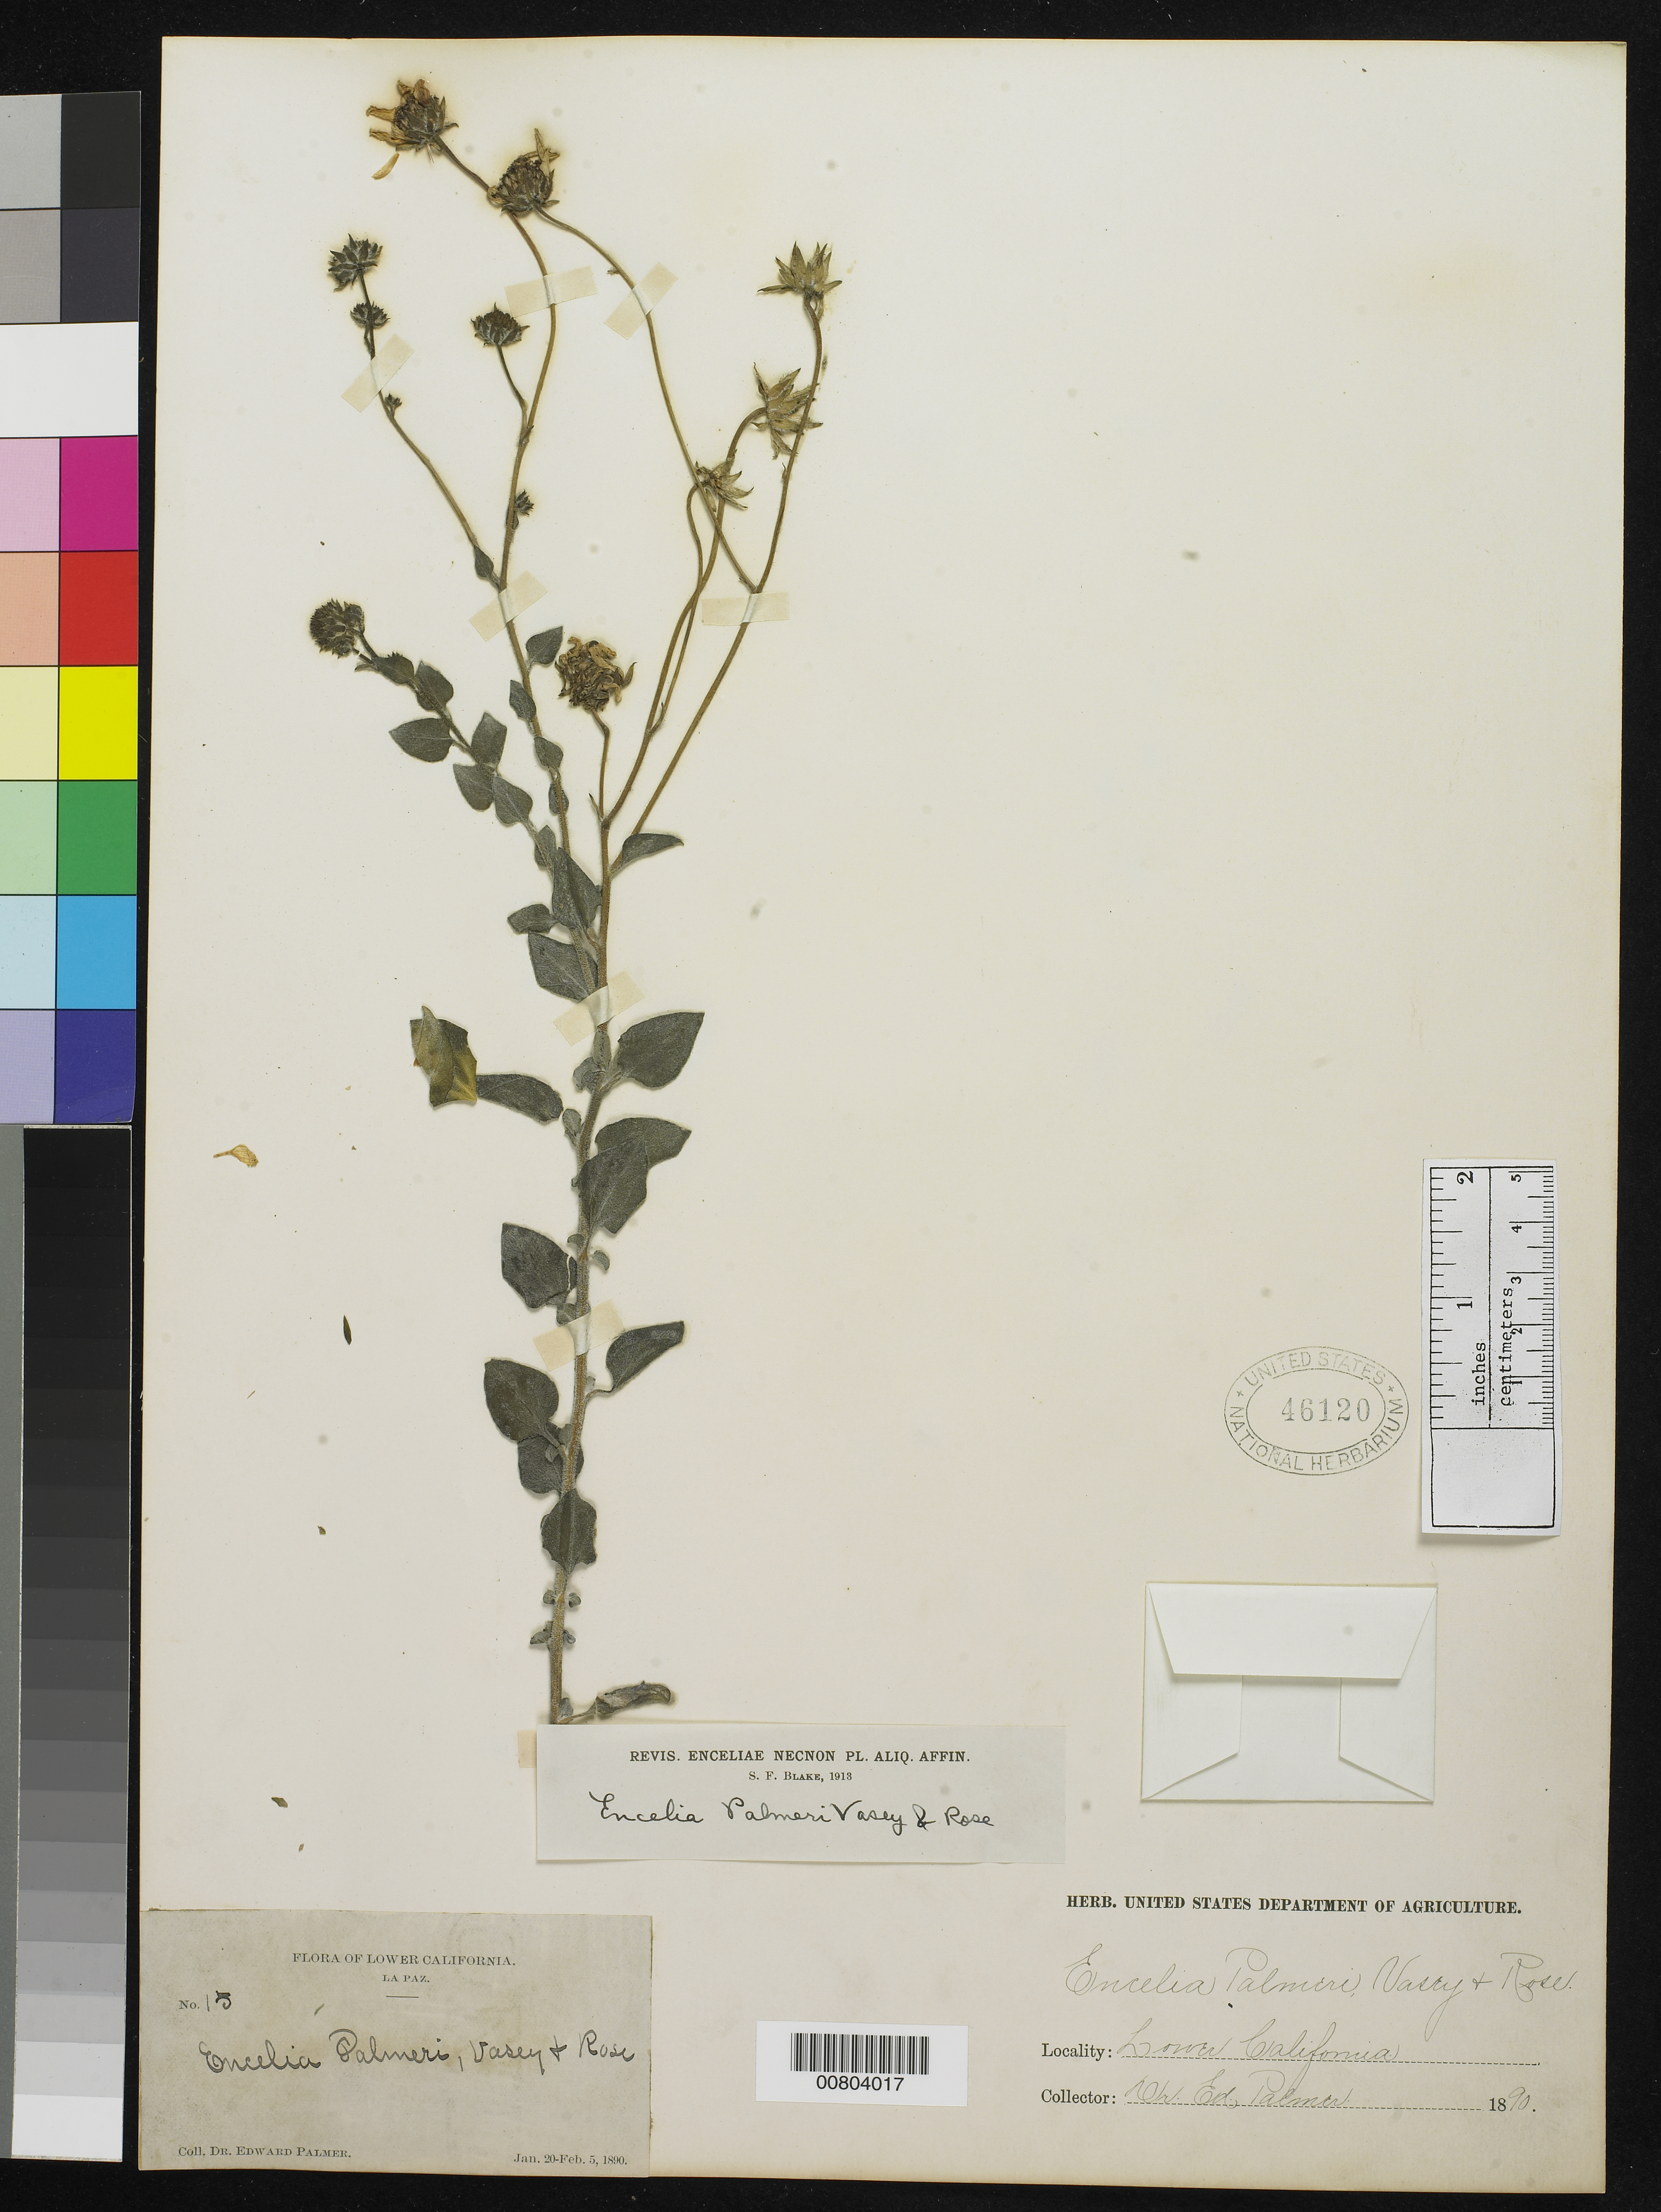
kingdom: Plantae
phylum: Tracheophyta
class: Magnoliopsida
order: Asterales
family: Asteraceae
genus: Encelia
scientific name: Encelia palmeri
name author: Vasey & Rose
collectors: E. Palmer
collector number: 15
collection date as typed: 20 Jan 1890 to 05 Feb 1890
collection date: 1890-01-20/1890-02-05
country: Mexico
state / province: Baja California Sur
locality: La Paz, Baja California Sur.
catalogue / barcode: US 46120